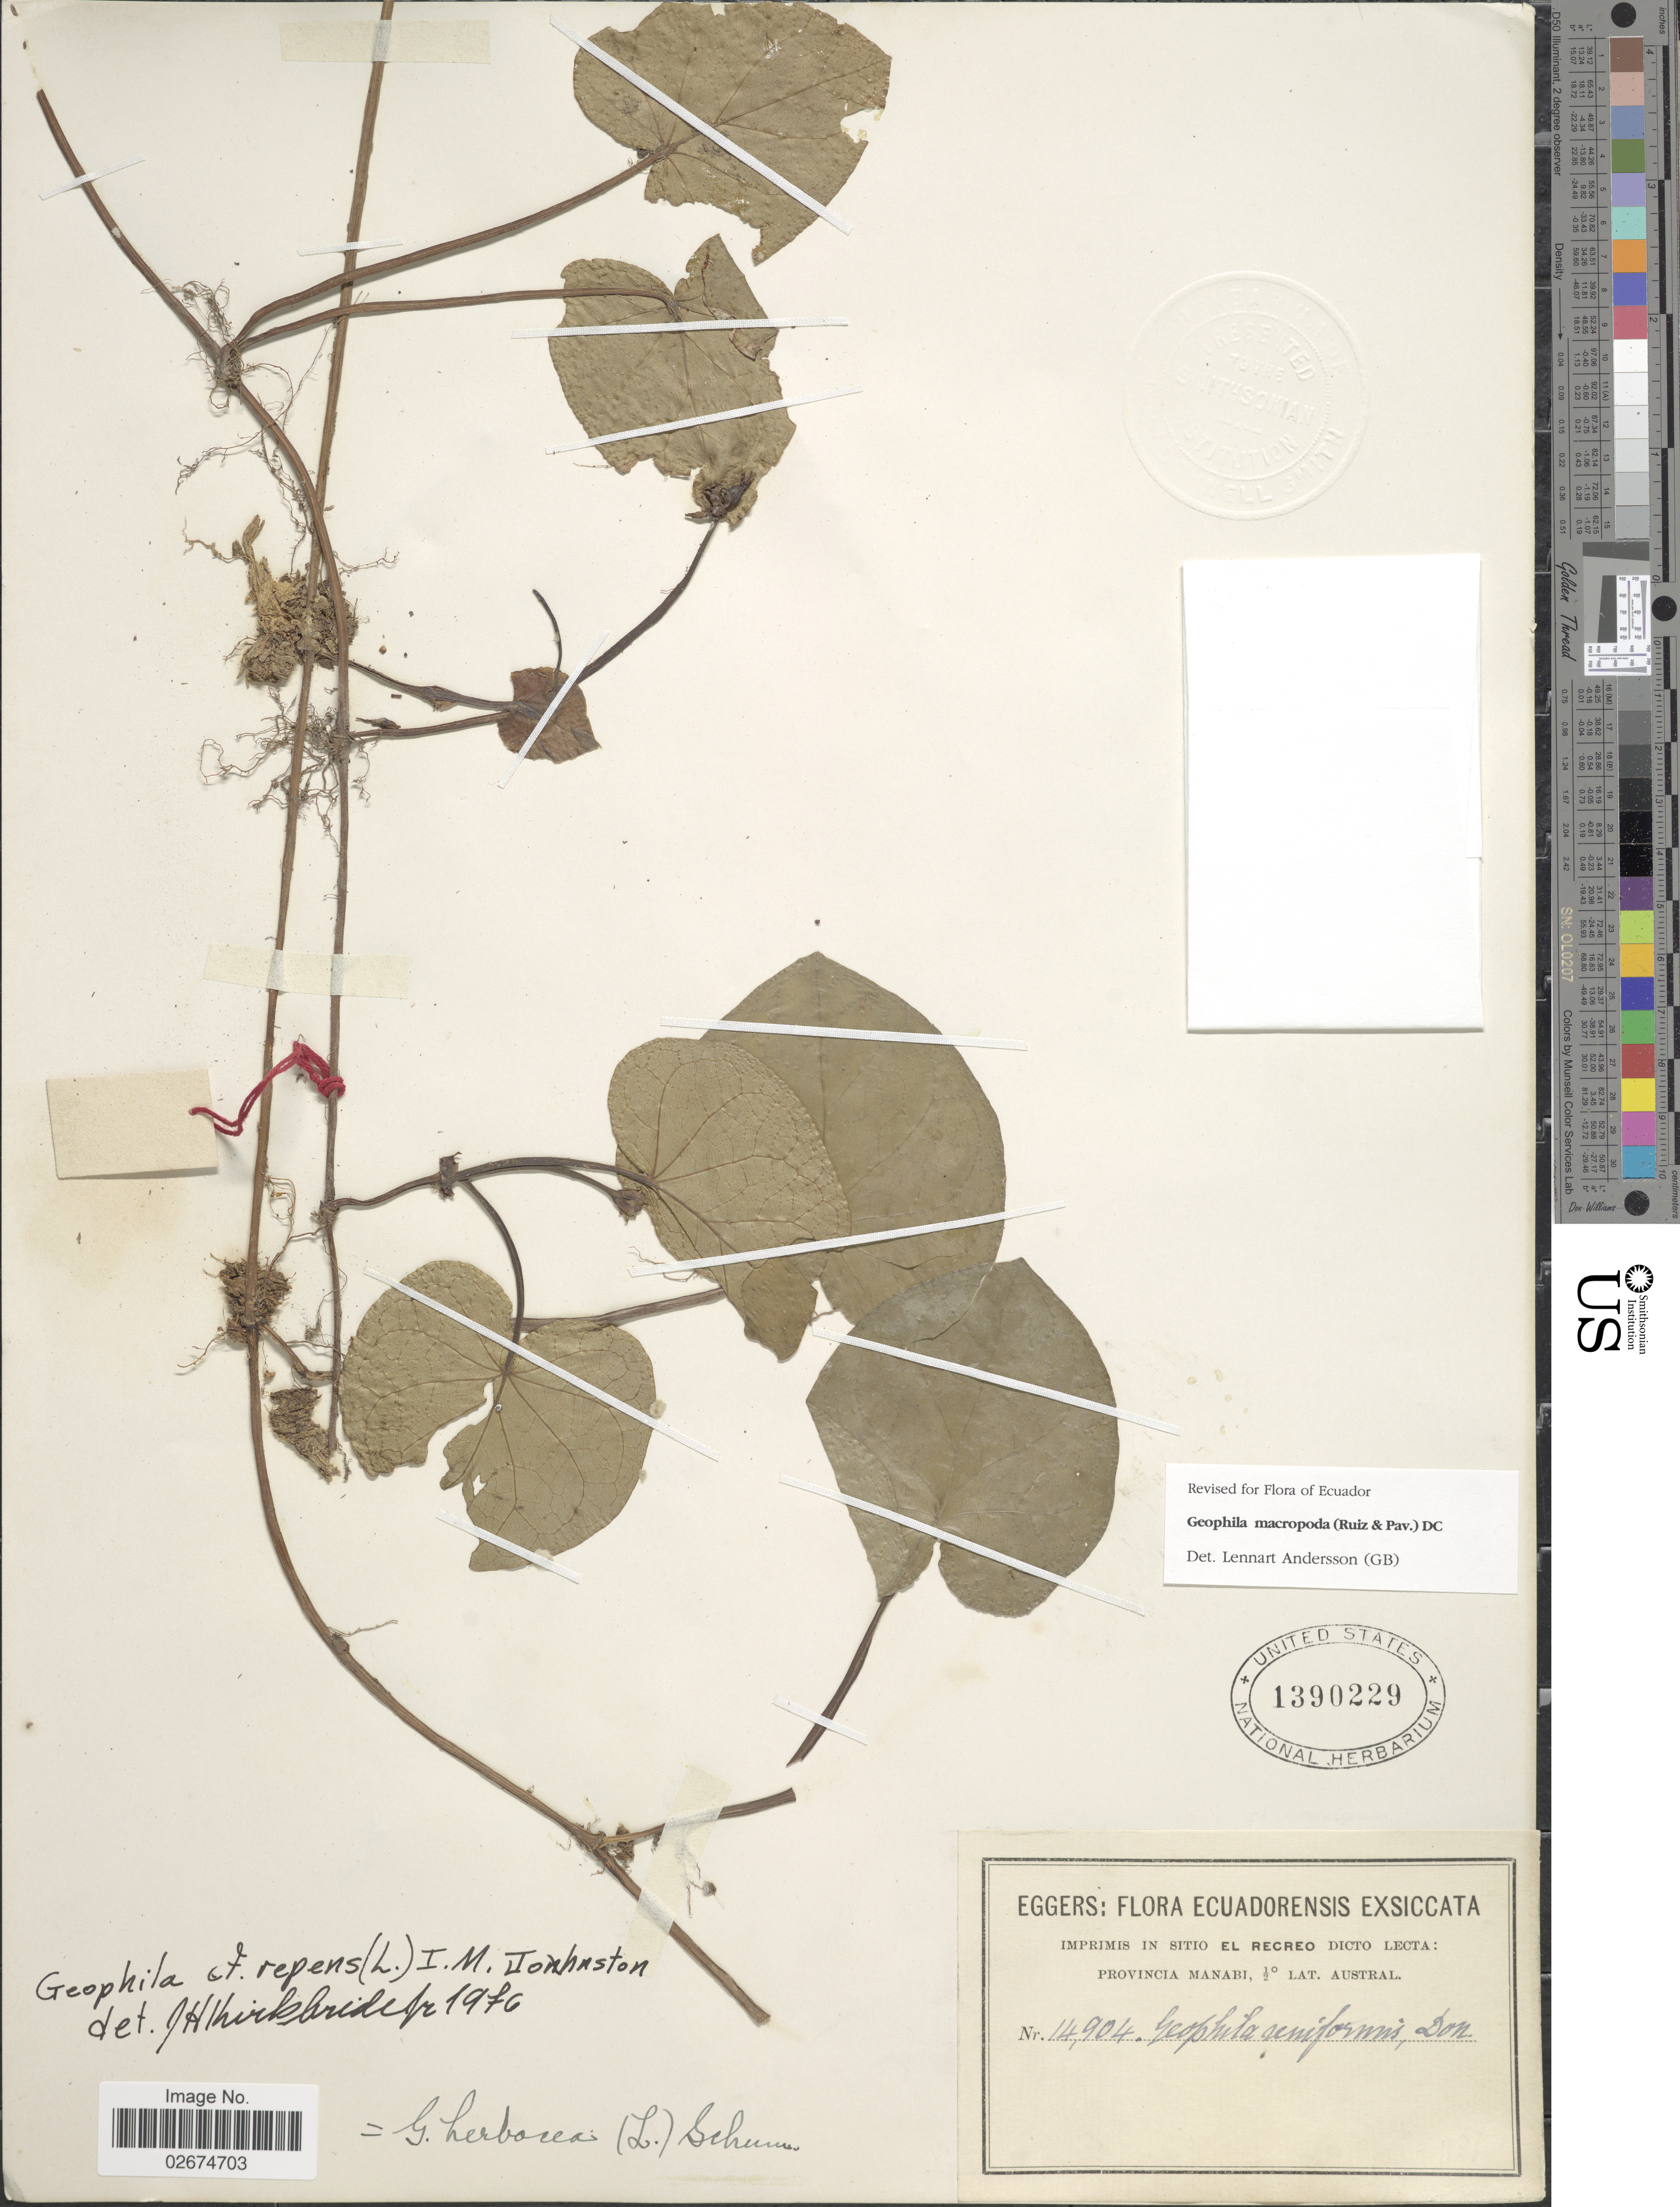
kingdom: Plantae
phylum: Tracheophyta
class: Magnoliopsida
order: Gentianales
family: Rubiaceae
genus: Geophila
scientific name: Geophila macropoda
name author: (Ruiz & Pav.) DC.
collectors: -. Eggers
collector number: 14904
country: Ecuador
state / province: Manabí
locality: Provincia Manabi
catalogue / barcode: US 1390229